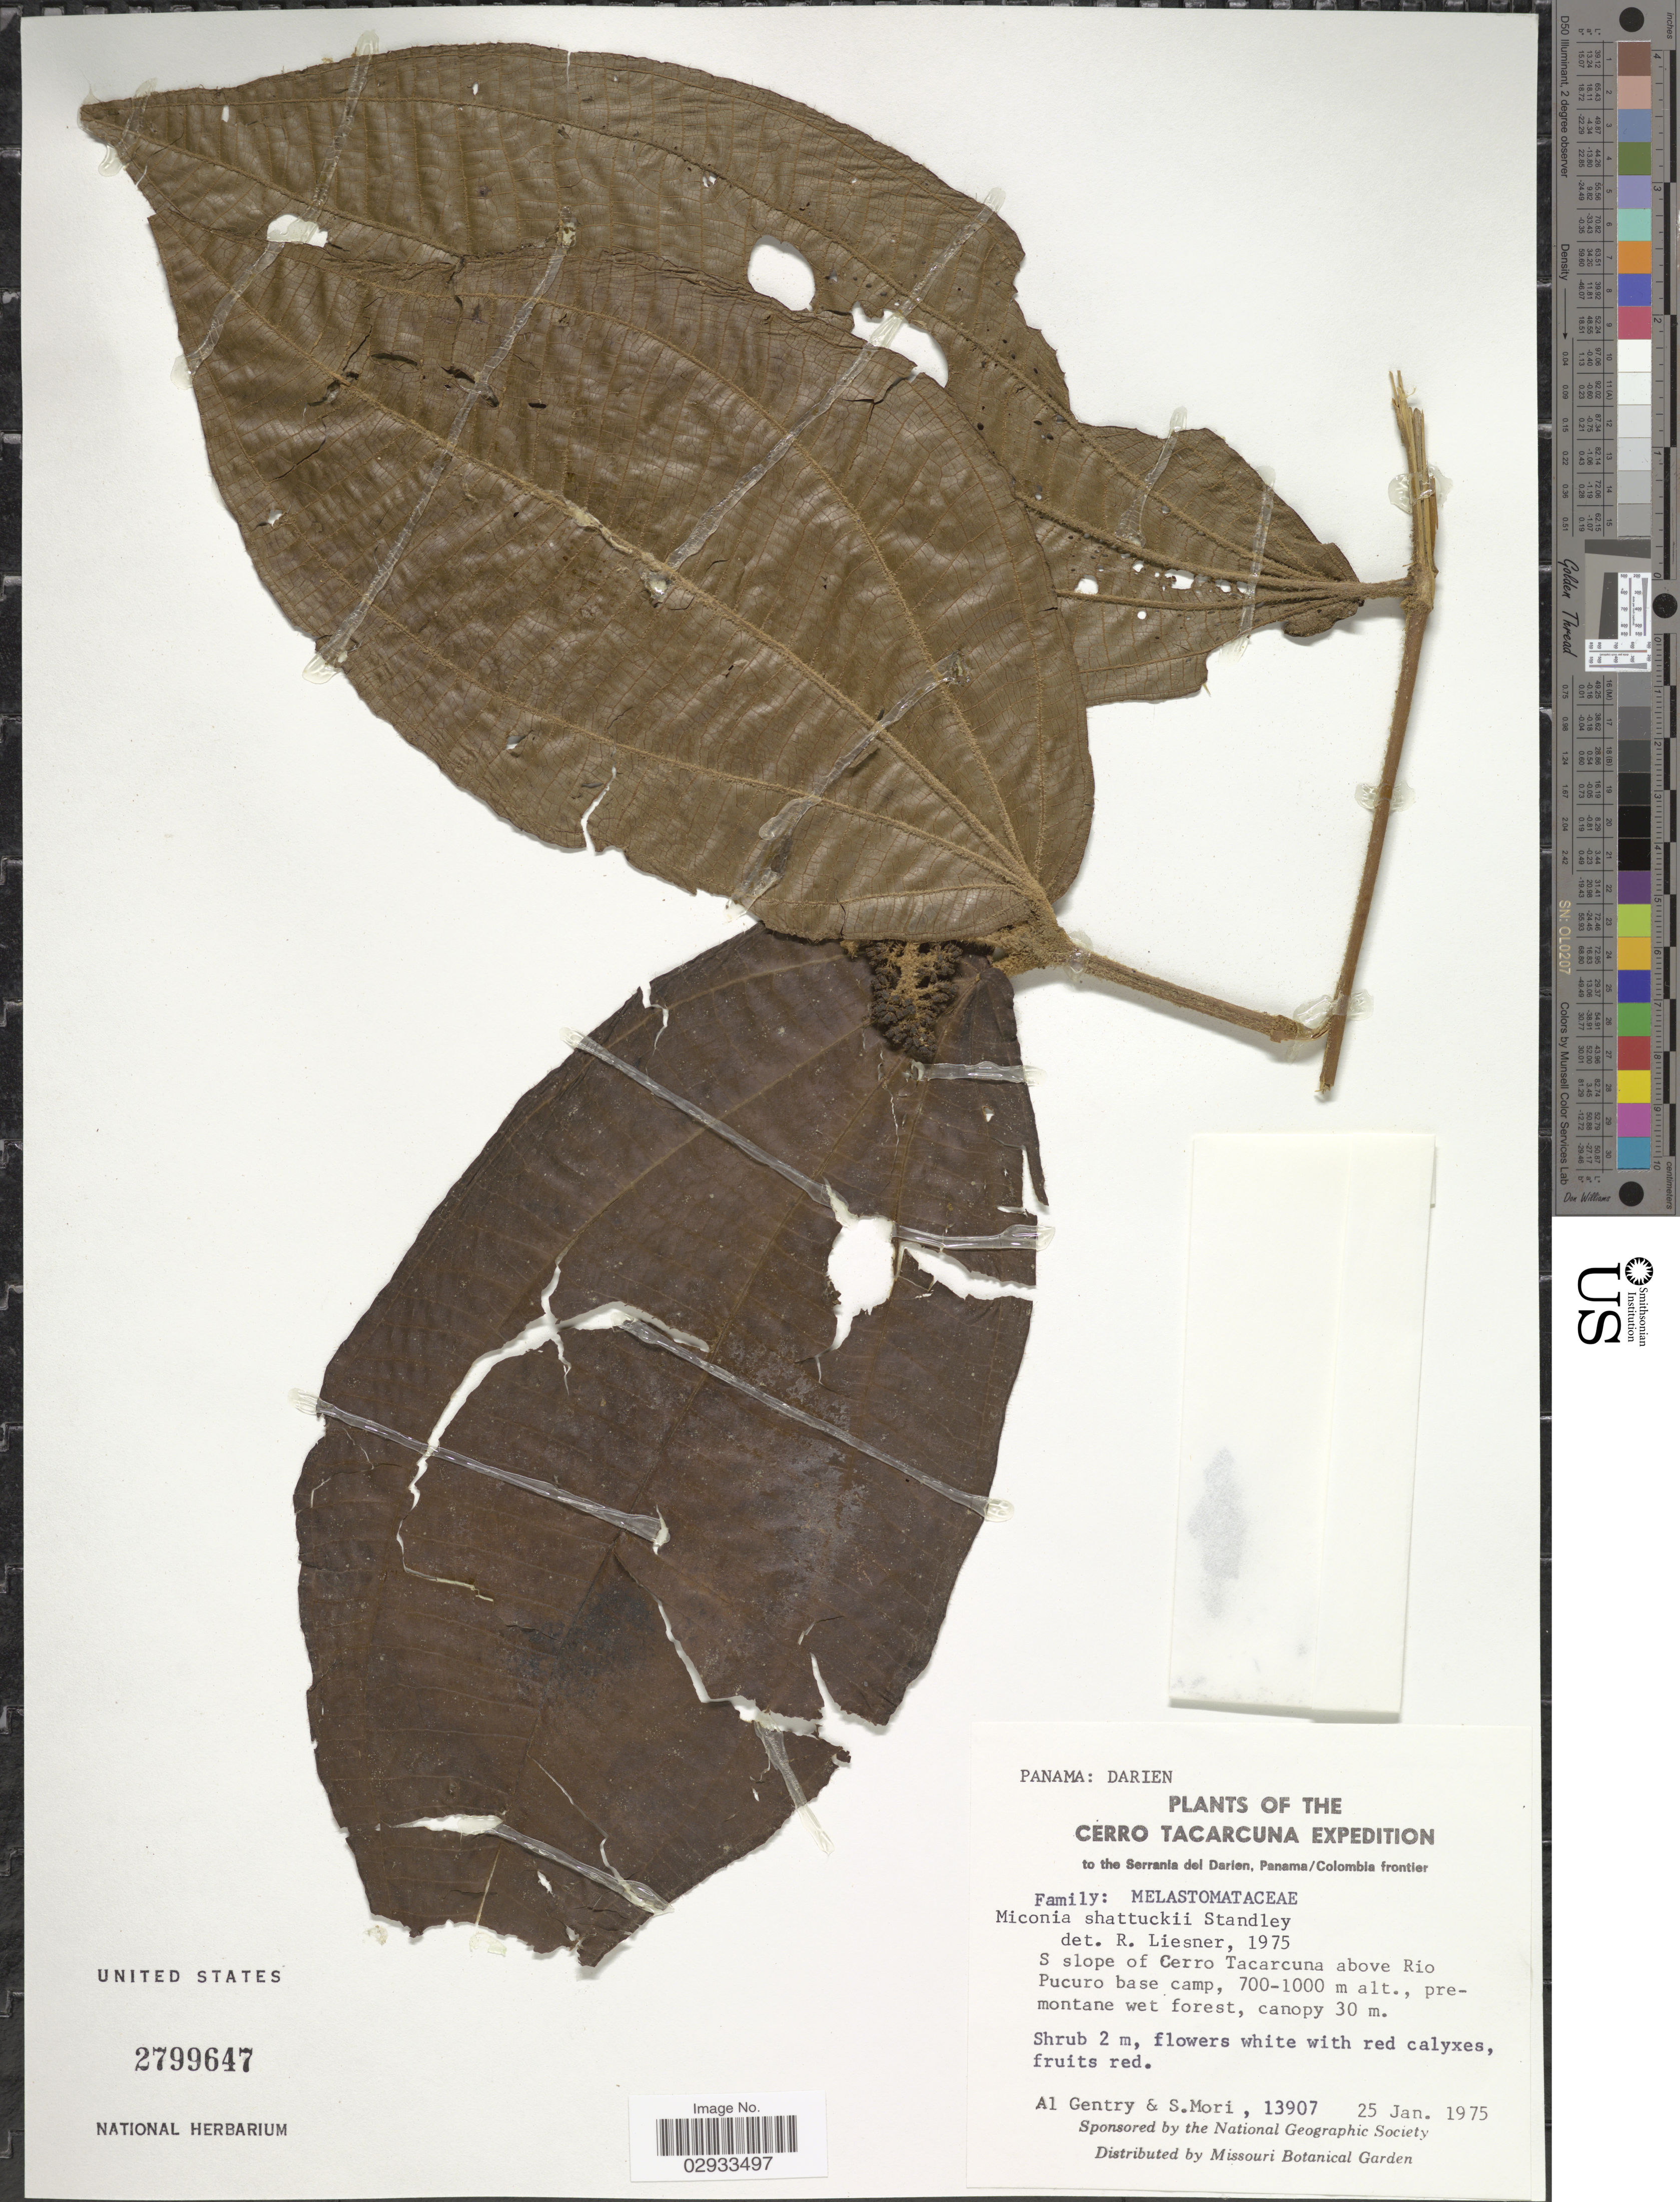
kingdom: Plantae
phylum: Tracheophyta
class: Magnoliopsida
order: Myrtales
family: Melastomataceae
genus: Miconia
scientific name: Miconia shattuckii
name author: Standl.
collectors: A. H. Gentry & S. Mori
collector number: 13907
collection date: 1975-01-25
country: Panama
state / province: Darién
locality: Cerro Tacarcuna to the Serrania del Darien, Panama/ Colombia frontier. S slope of Cerro Tacarcuna above Rio Pucuro base camp.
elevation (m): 700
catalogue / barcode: US 2799647